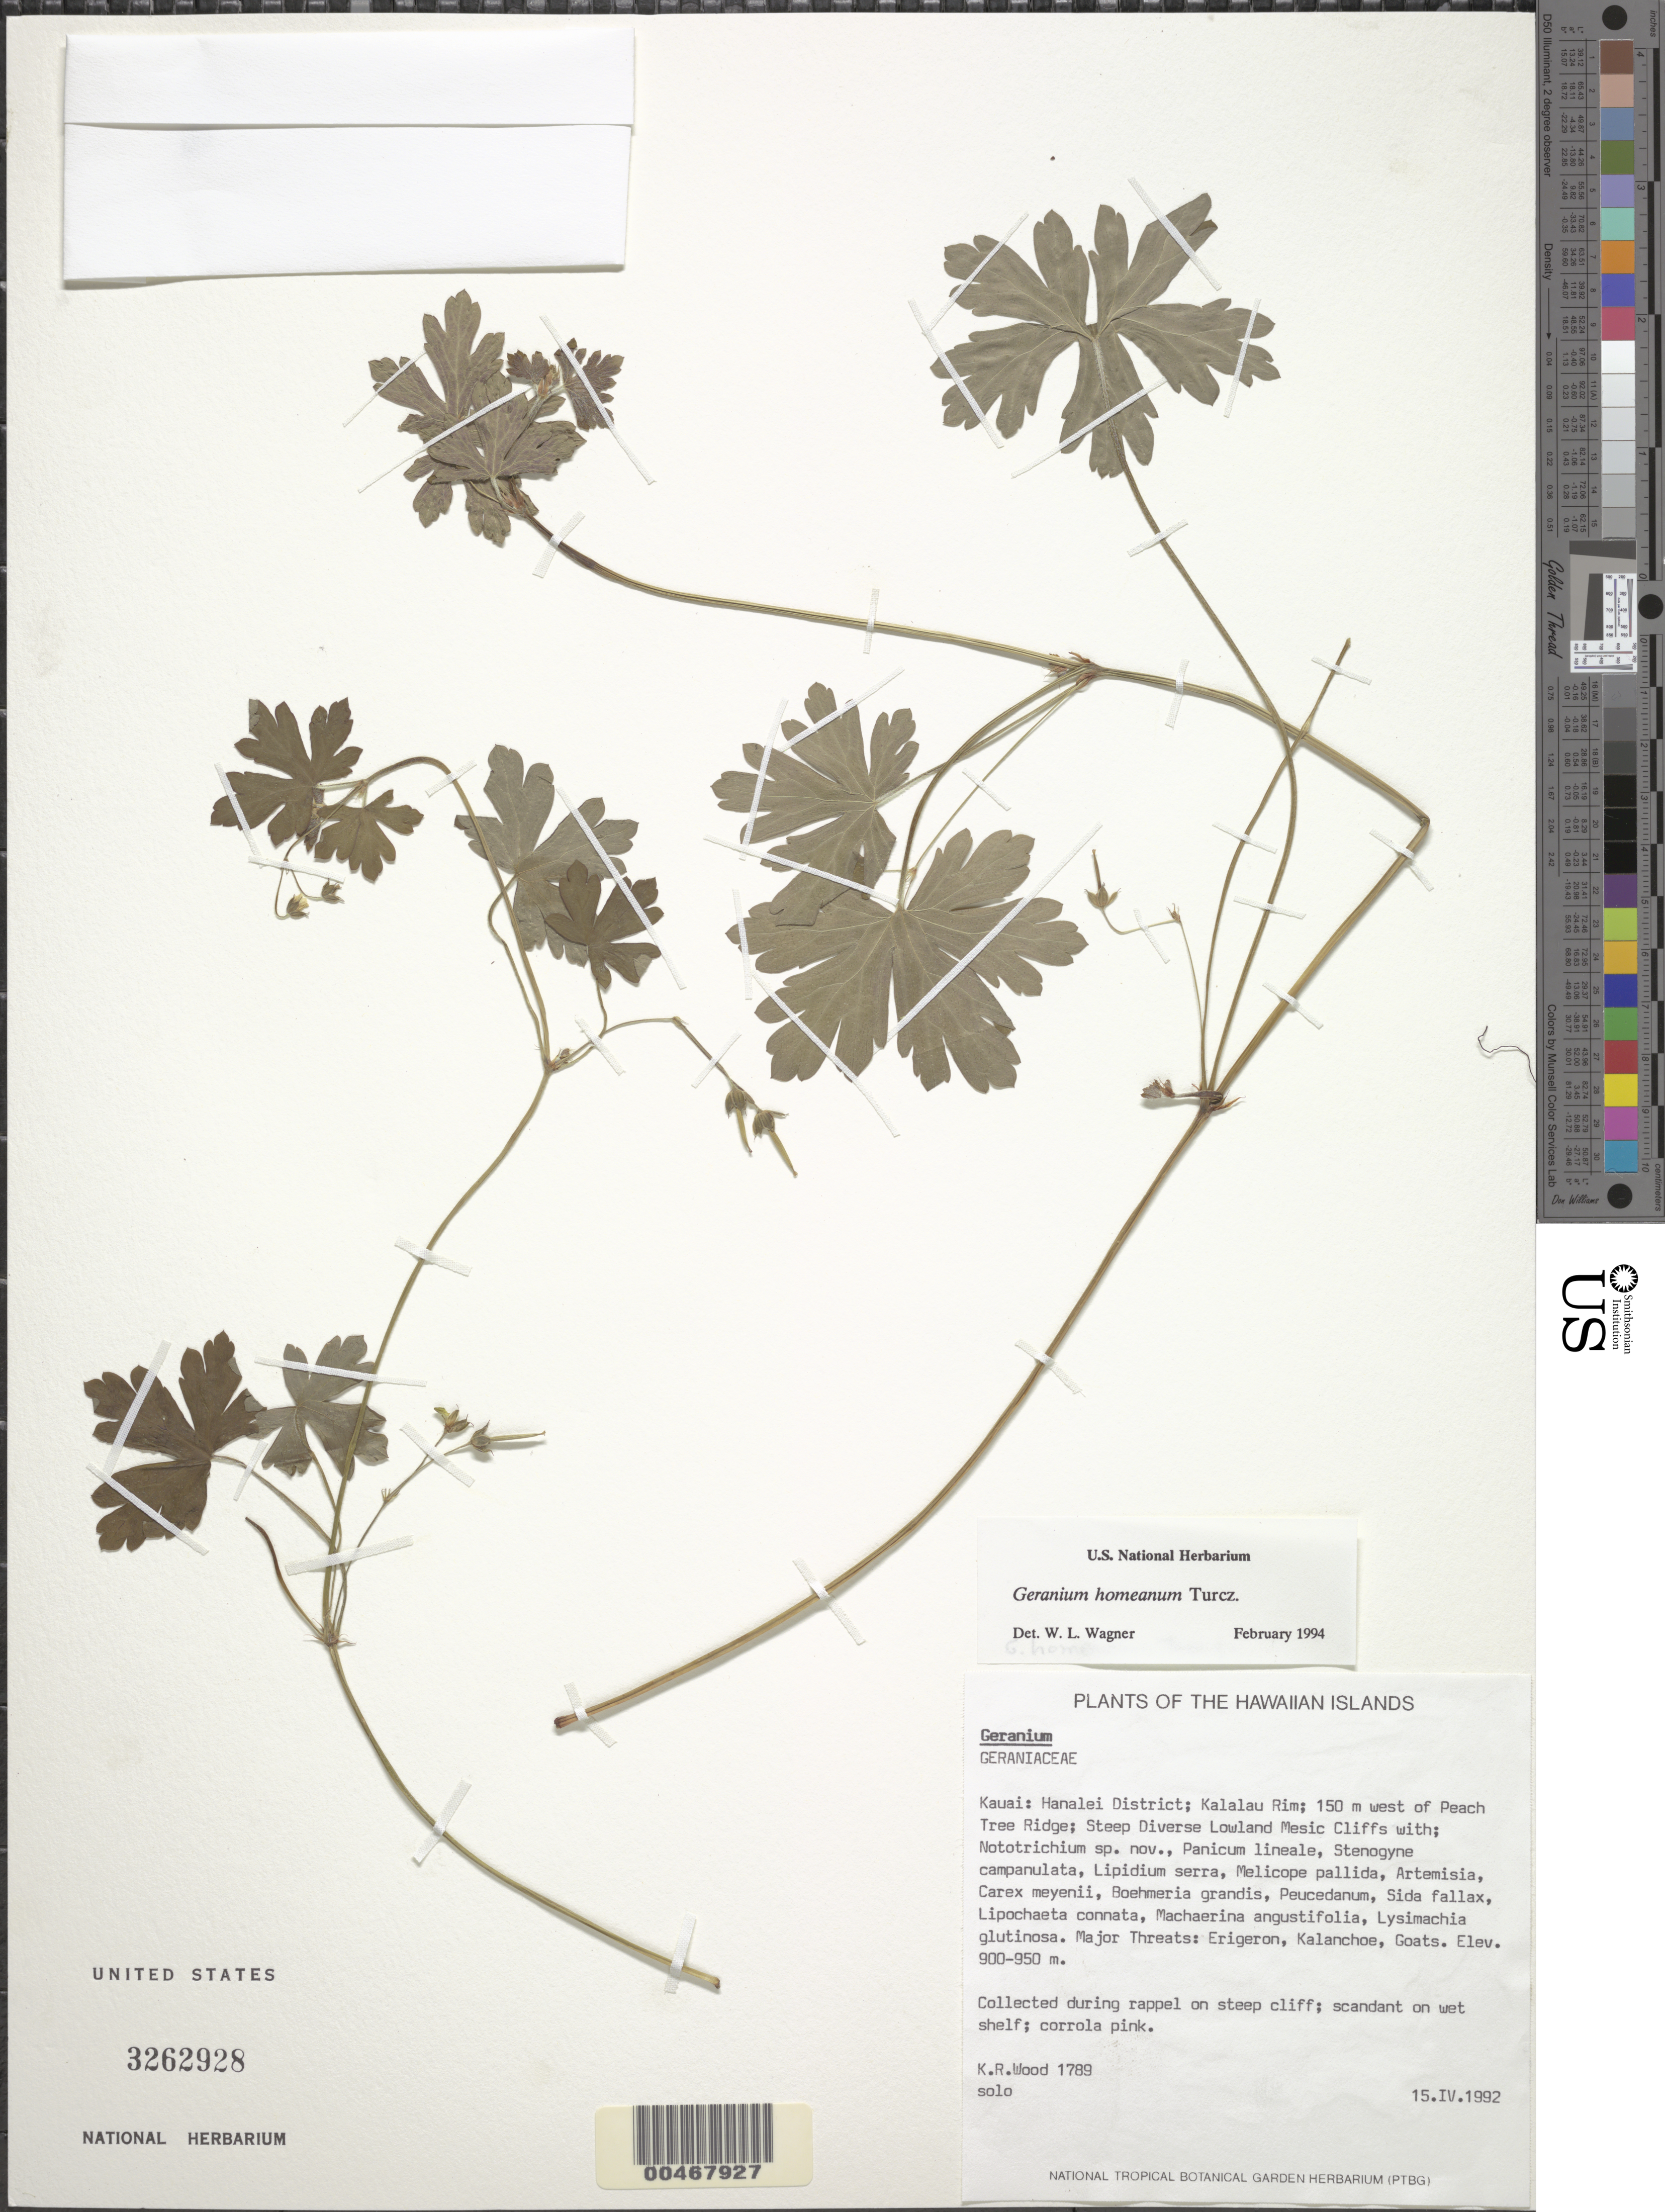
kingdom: Plantae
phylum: Tracheophyta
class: Magnoliopsida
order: Geraniales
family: Geraniaceae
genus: Geranium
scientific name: Geranium homeanum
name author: Turcz.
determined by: Wagner, W. L., (BOT), Smithsonian Institution - National Museum of Natural History (UNITED STATES)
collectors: K. R. Wood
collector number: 1789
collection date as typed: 15 Apr 1992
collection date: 1992-04-15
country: United States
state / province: Hawaii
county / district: Kauai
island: Kaua'i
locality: Hanalei Dist., Kalalau Rim, 150 m W of Peach Tree Ridge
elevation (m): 900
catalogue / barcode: US 3262928